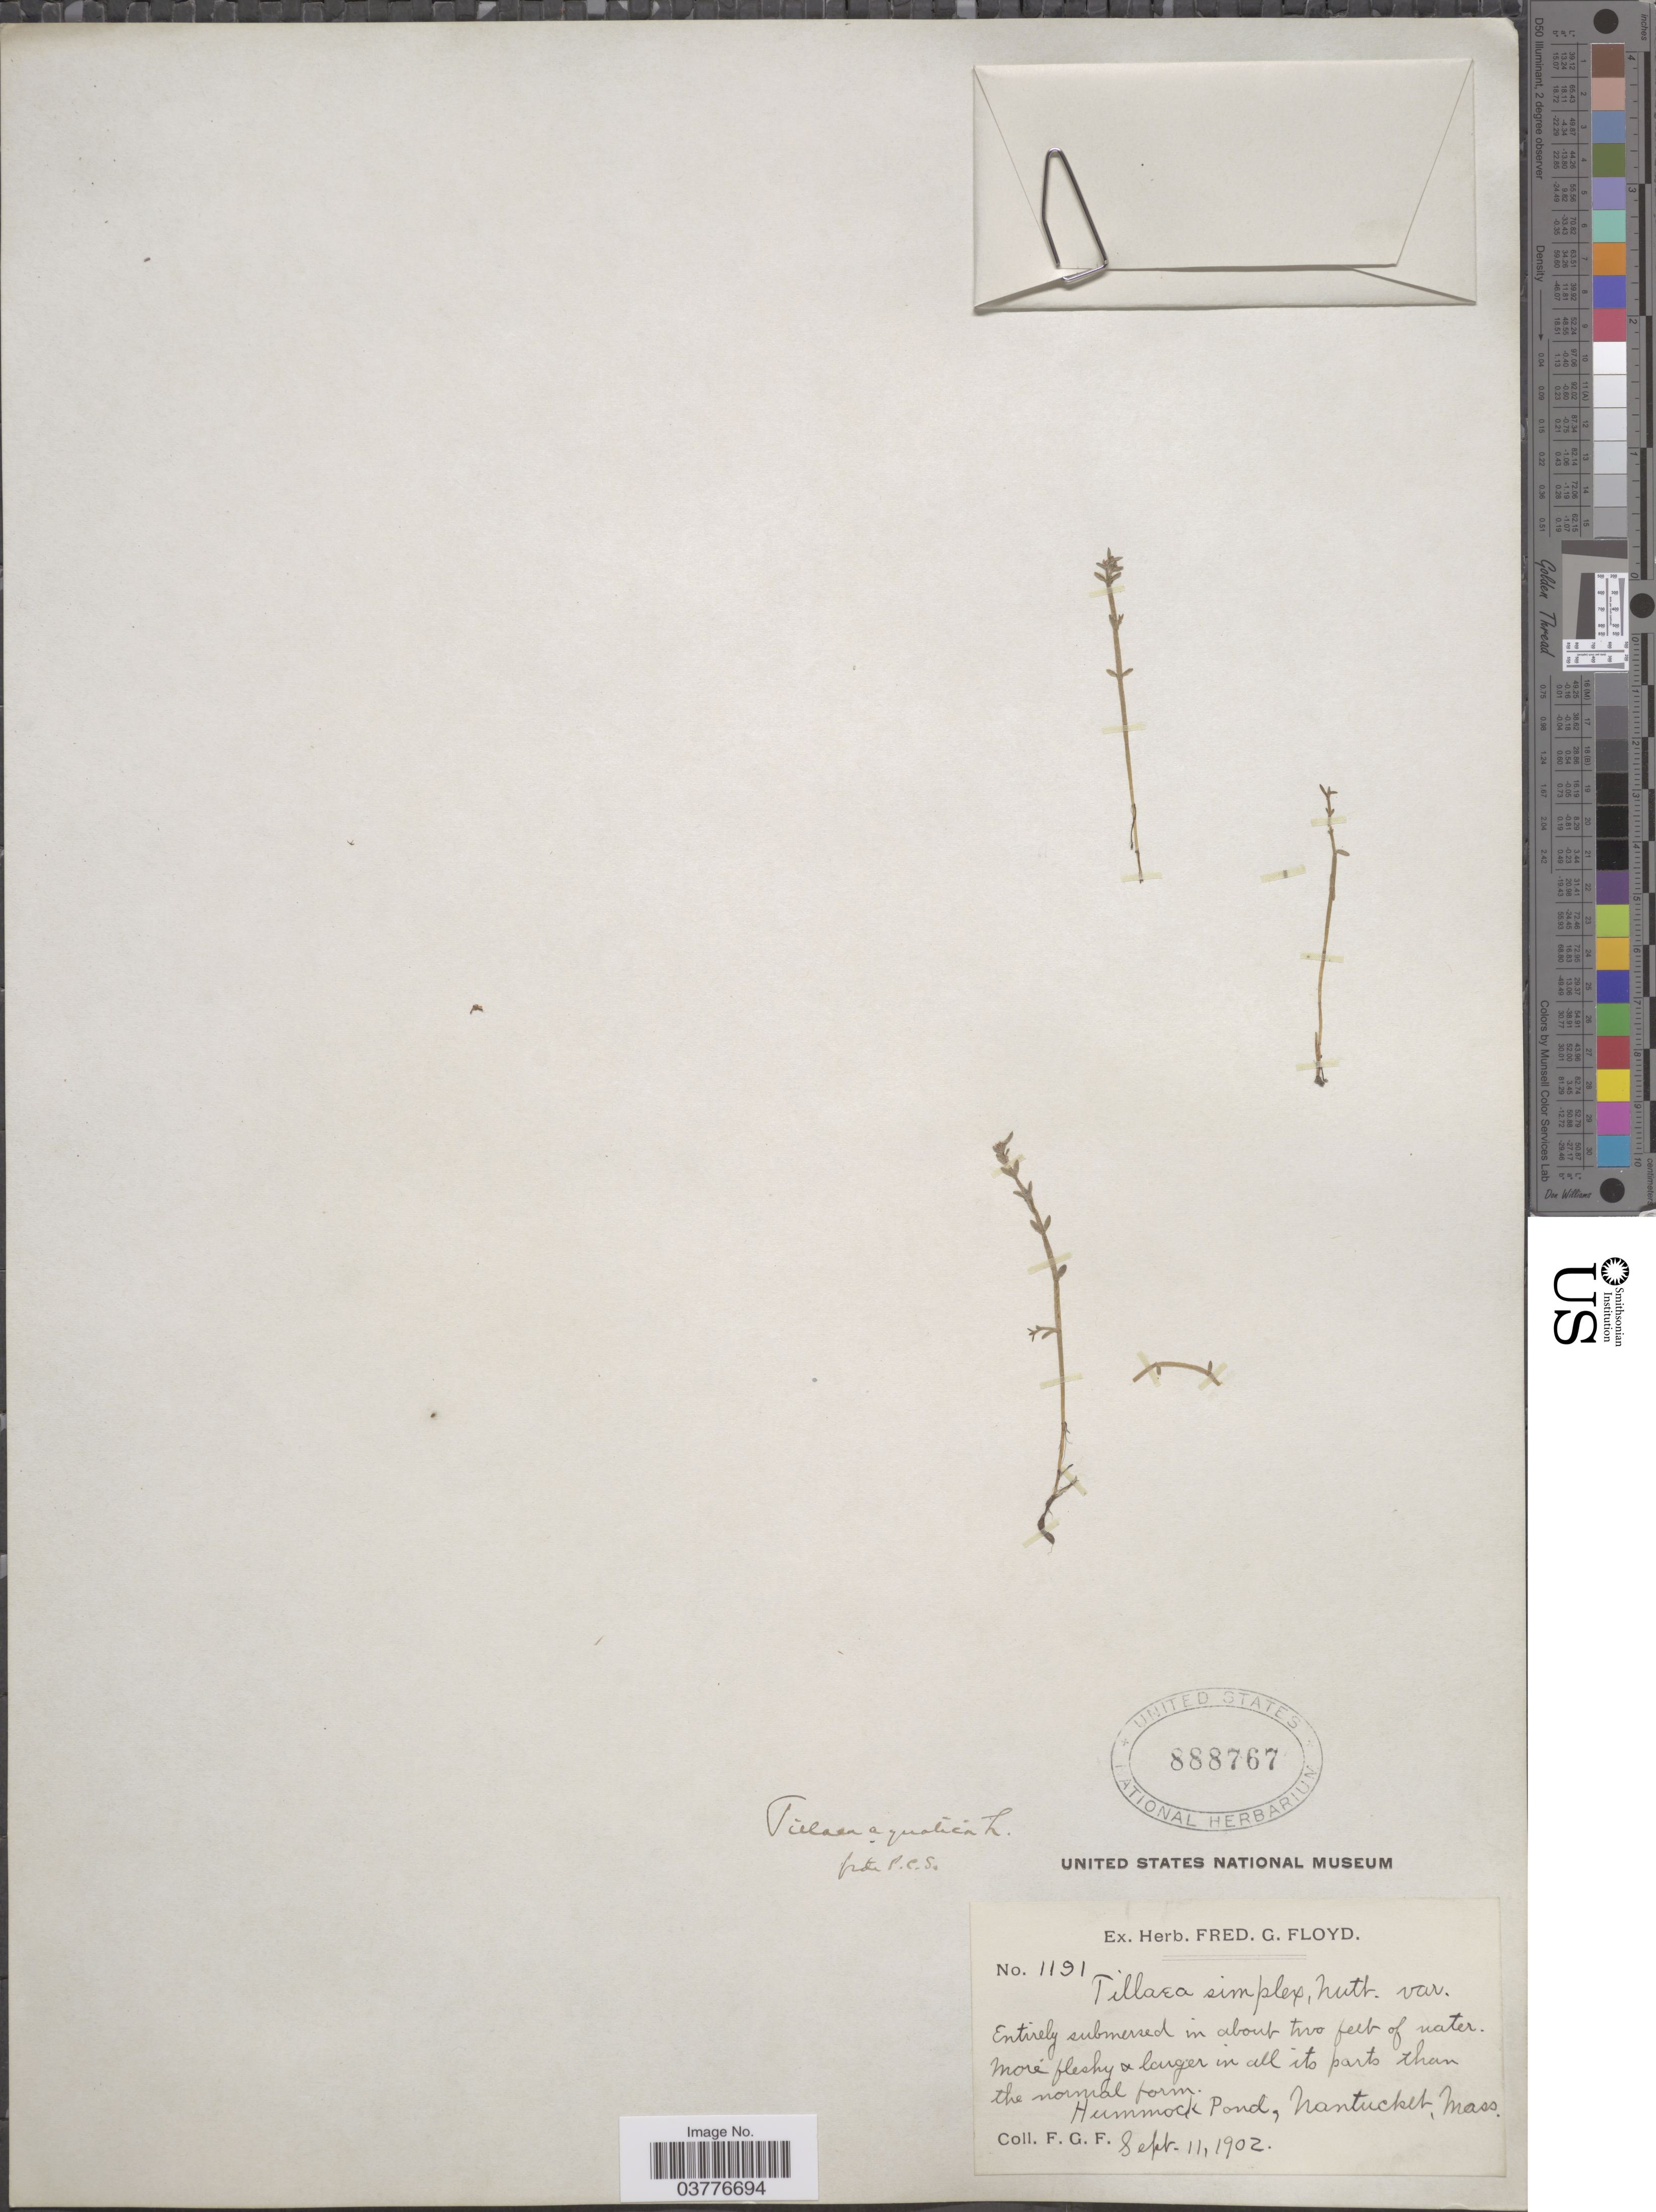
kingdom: Plantae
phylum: Tracheophyta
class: Magnoliopsida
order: Saxifragales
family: Crassulaceae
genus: Crassula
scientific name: Crassula aquatica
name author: (L.) Schönland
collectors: F. G. Floyd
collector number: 1191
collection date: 1902-09-11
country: United States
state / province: Massachusetts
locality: Hummock Pond, Nantucket.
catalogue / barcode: US 888767